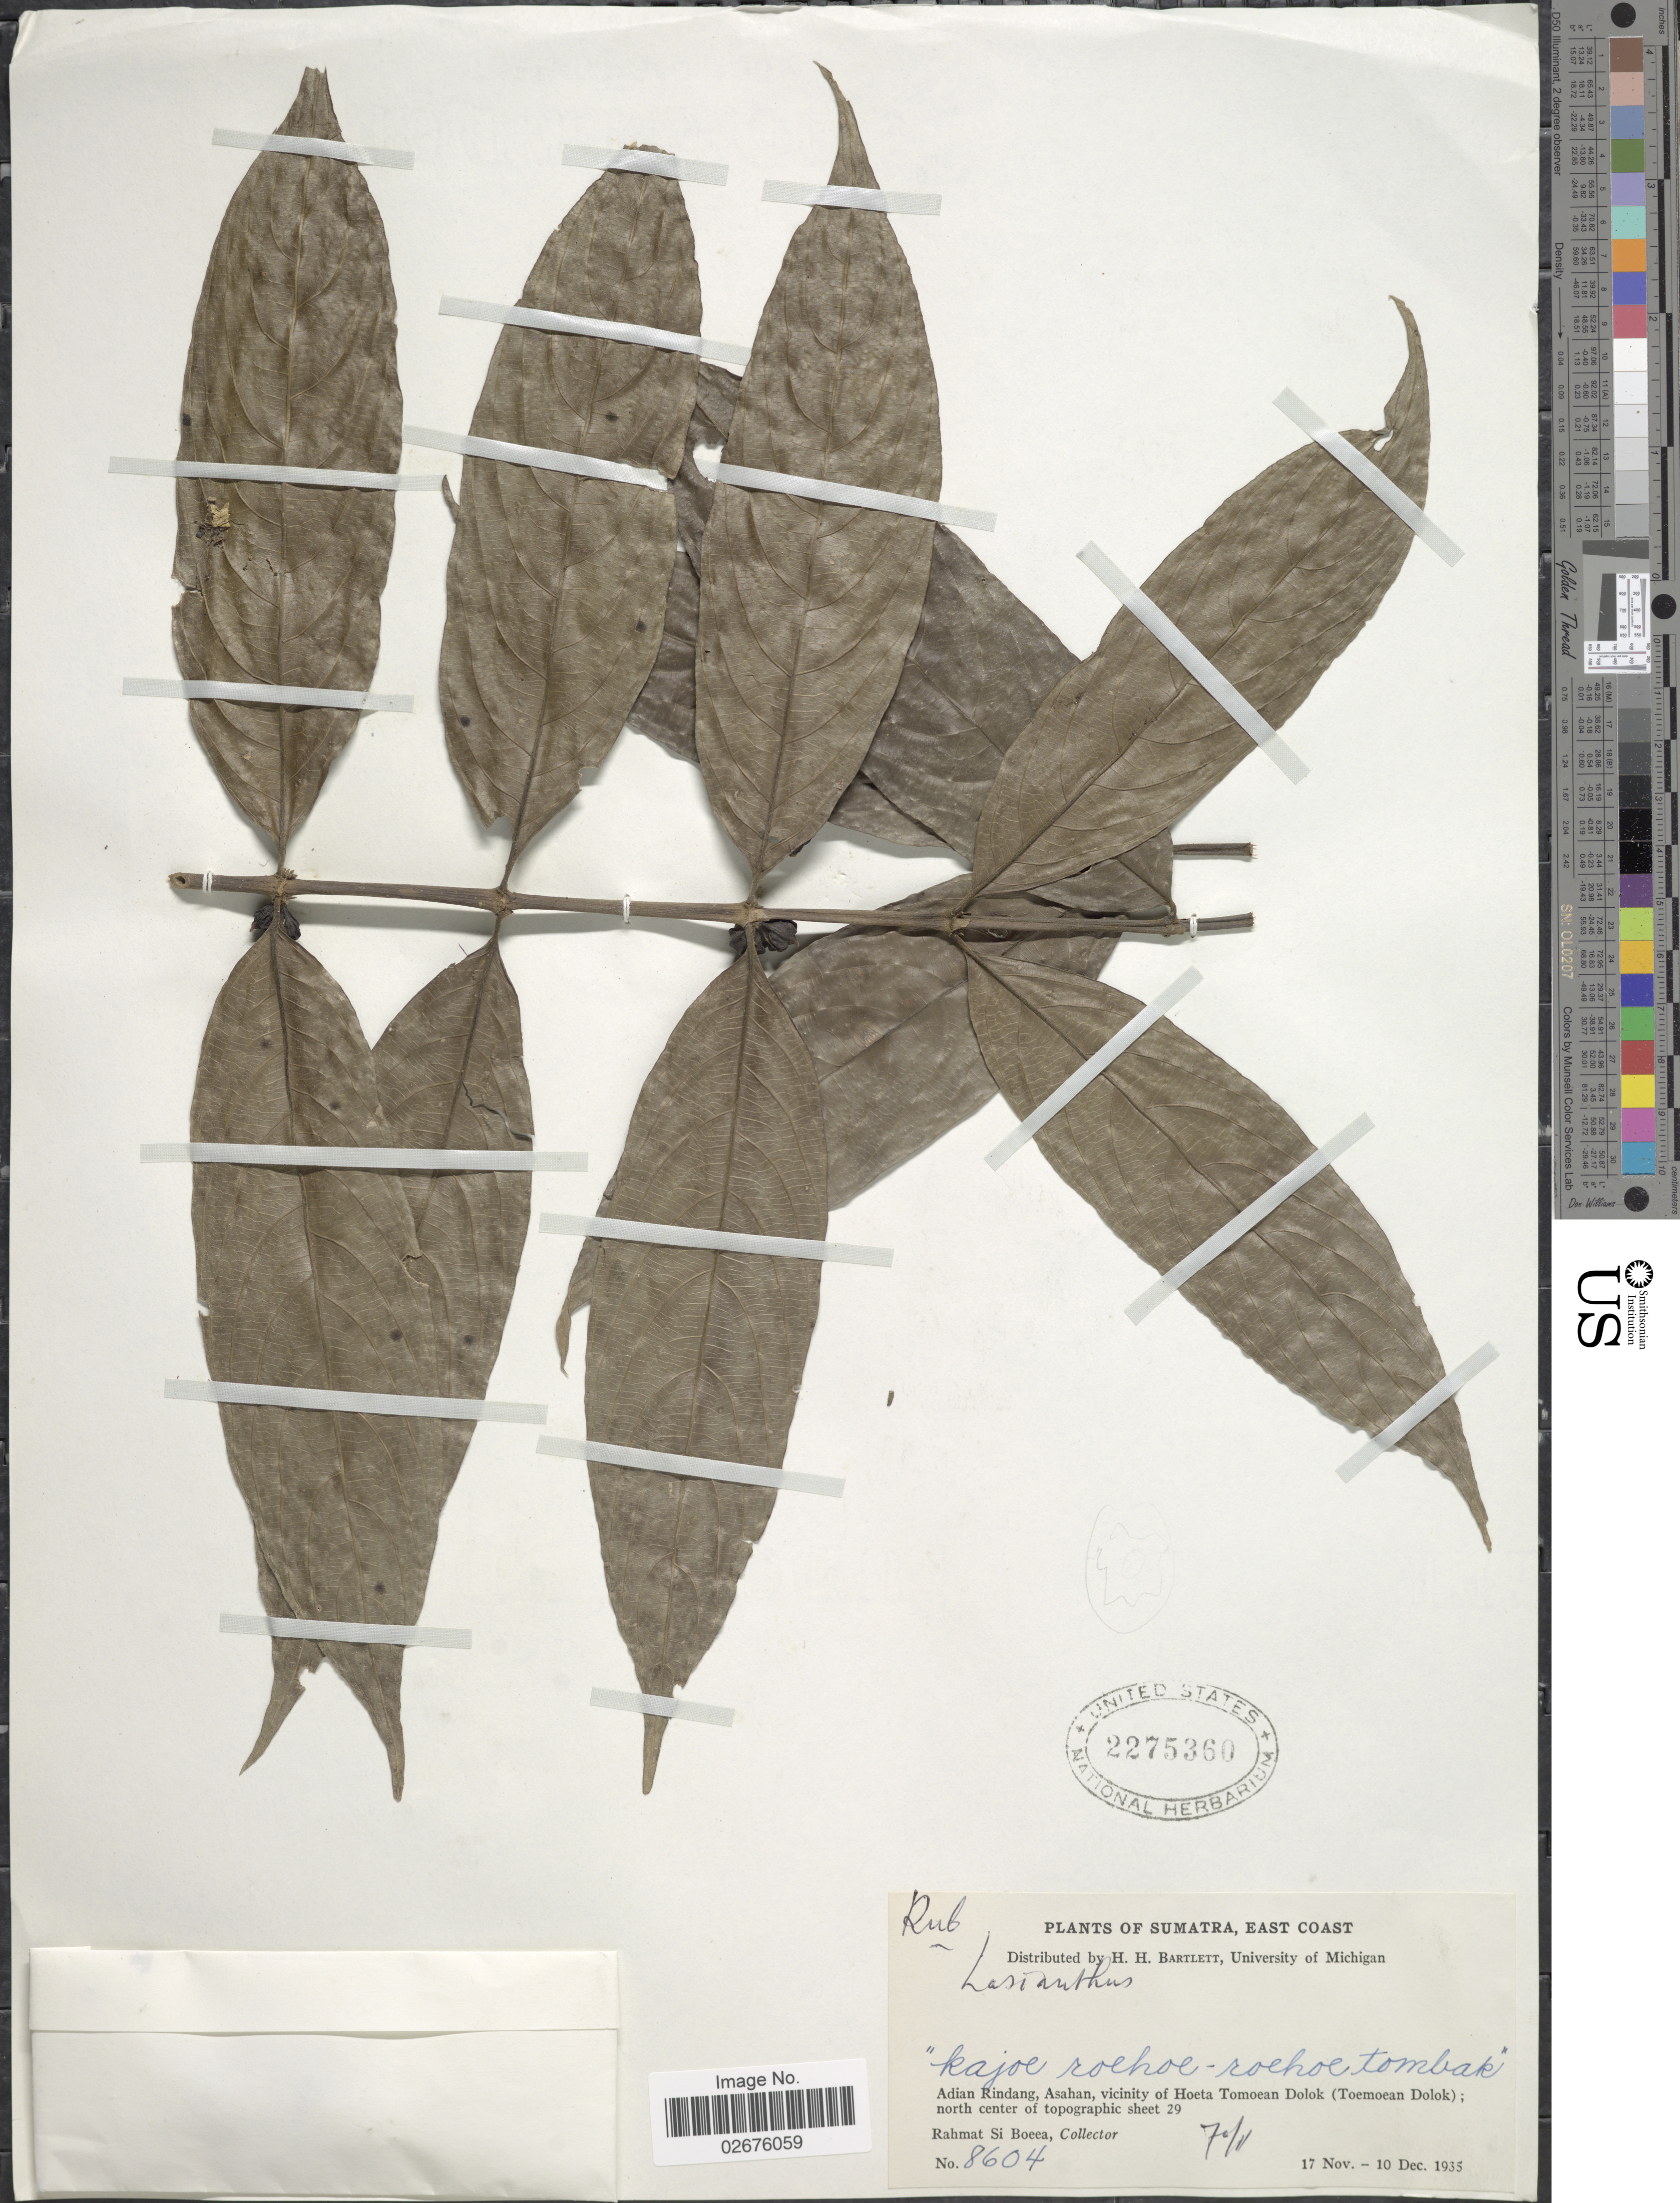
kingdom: Plantae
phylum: Tracheophyta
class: Magnoliopsida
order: Gentianales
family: Rubiaceae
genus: Lasianthus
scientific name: Lasianthus sp.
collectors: Rahmat Si Boeea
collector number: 8604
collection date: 1935-11-17/1935-12-10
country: Indonesia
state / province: Sumatra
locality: East Coast. Adian Rindang, Asahan, vicinity of Hoeta Tomoean Dolok (Tomoean Dolok); north center of topographic sheet 29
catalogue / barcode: US 2275360